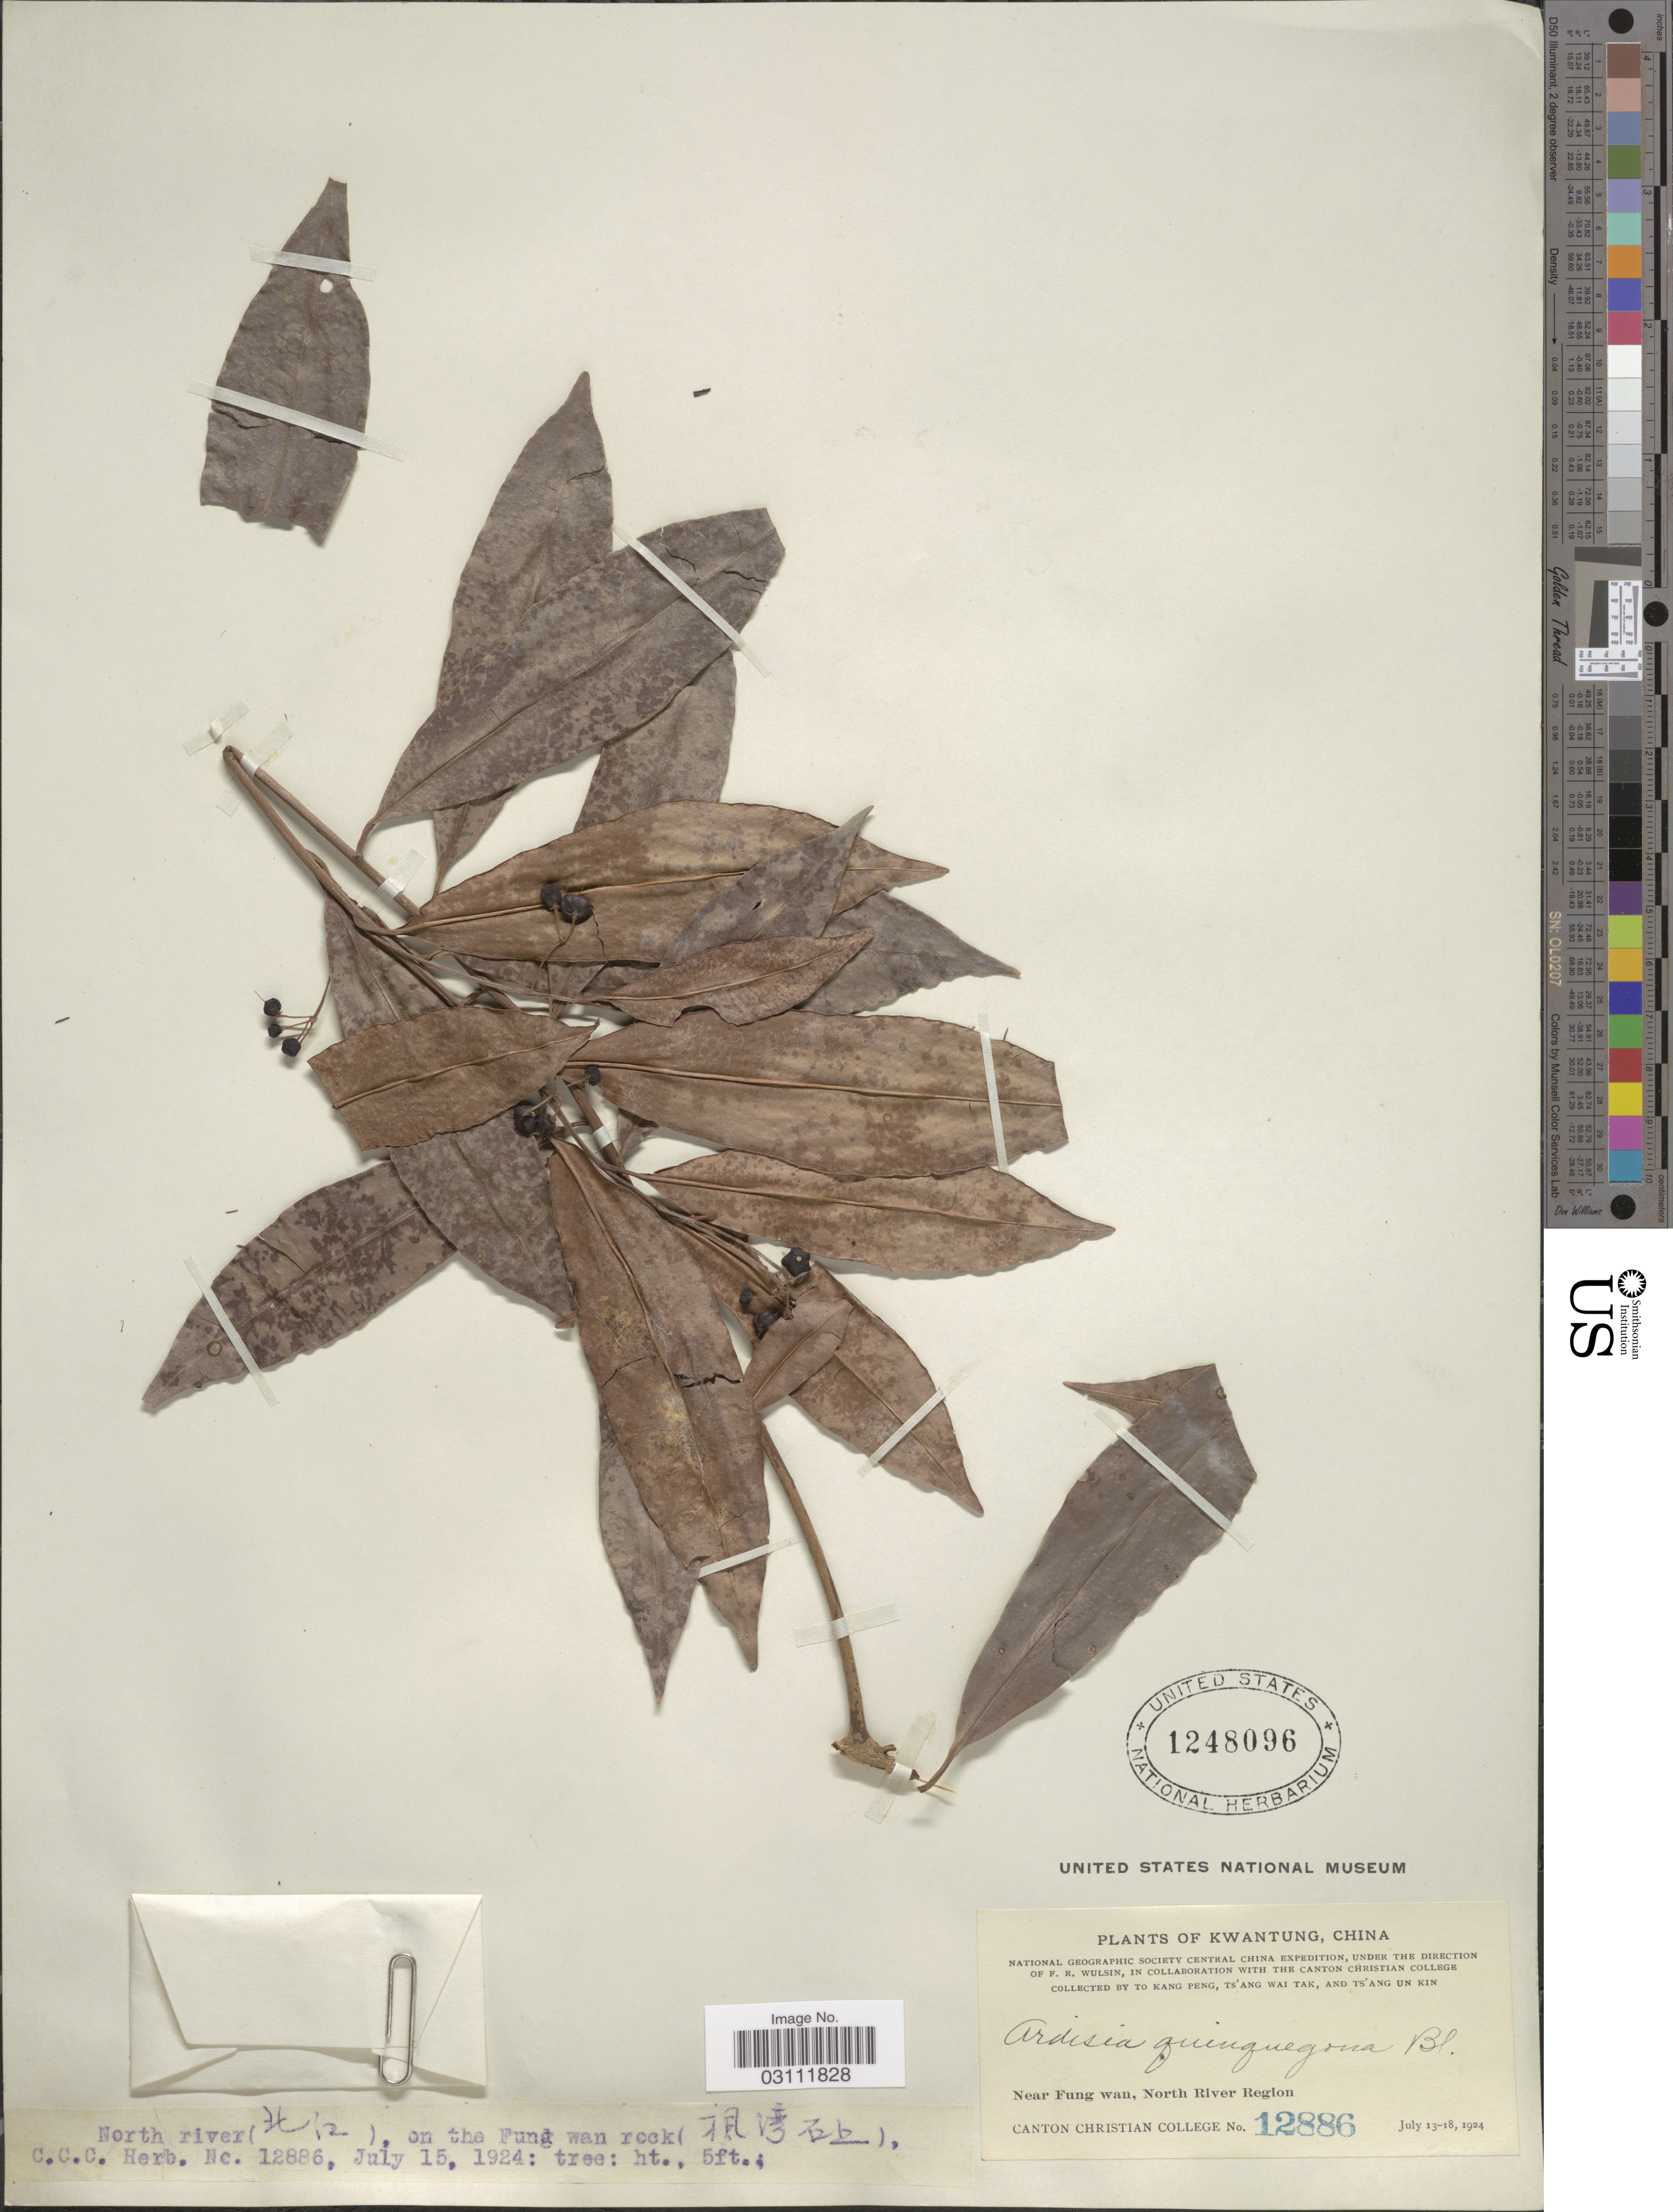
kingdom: Plantae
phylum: Tracheophyta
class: Magnoliopsida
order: Ericales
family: Primulaceae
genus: Ardisia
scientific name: Ardisia quinquegona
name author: Blume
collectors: T. K. Peng, W. T. Tsang & Ts' Ang Un Kin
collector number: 12886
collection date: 1924-07-15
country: China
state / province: Guangdong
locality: Kwangtung. North river, on the Fung wan rock. Near Fung wan, North River Region.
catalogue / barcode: US 1248096